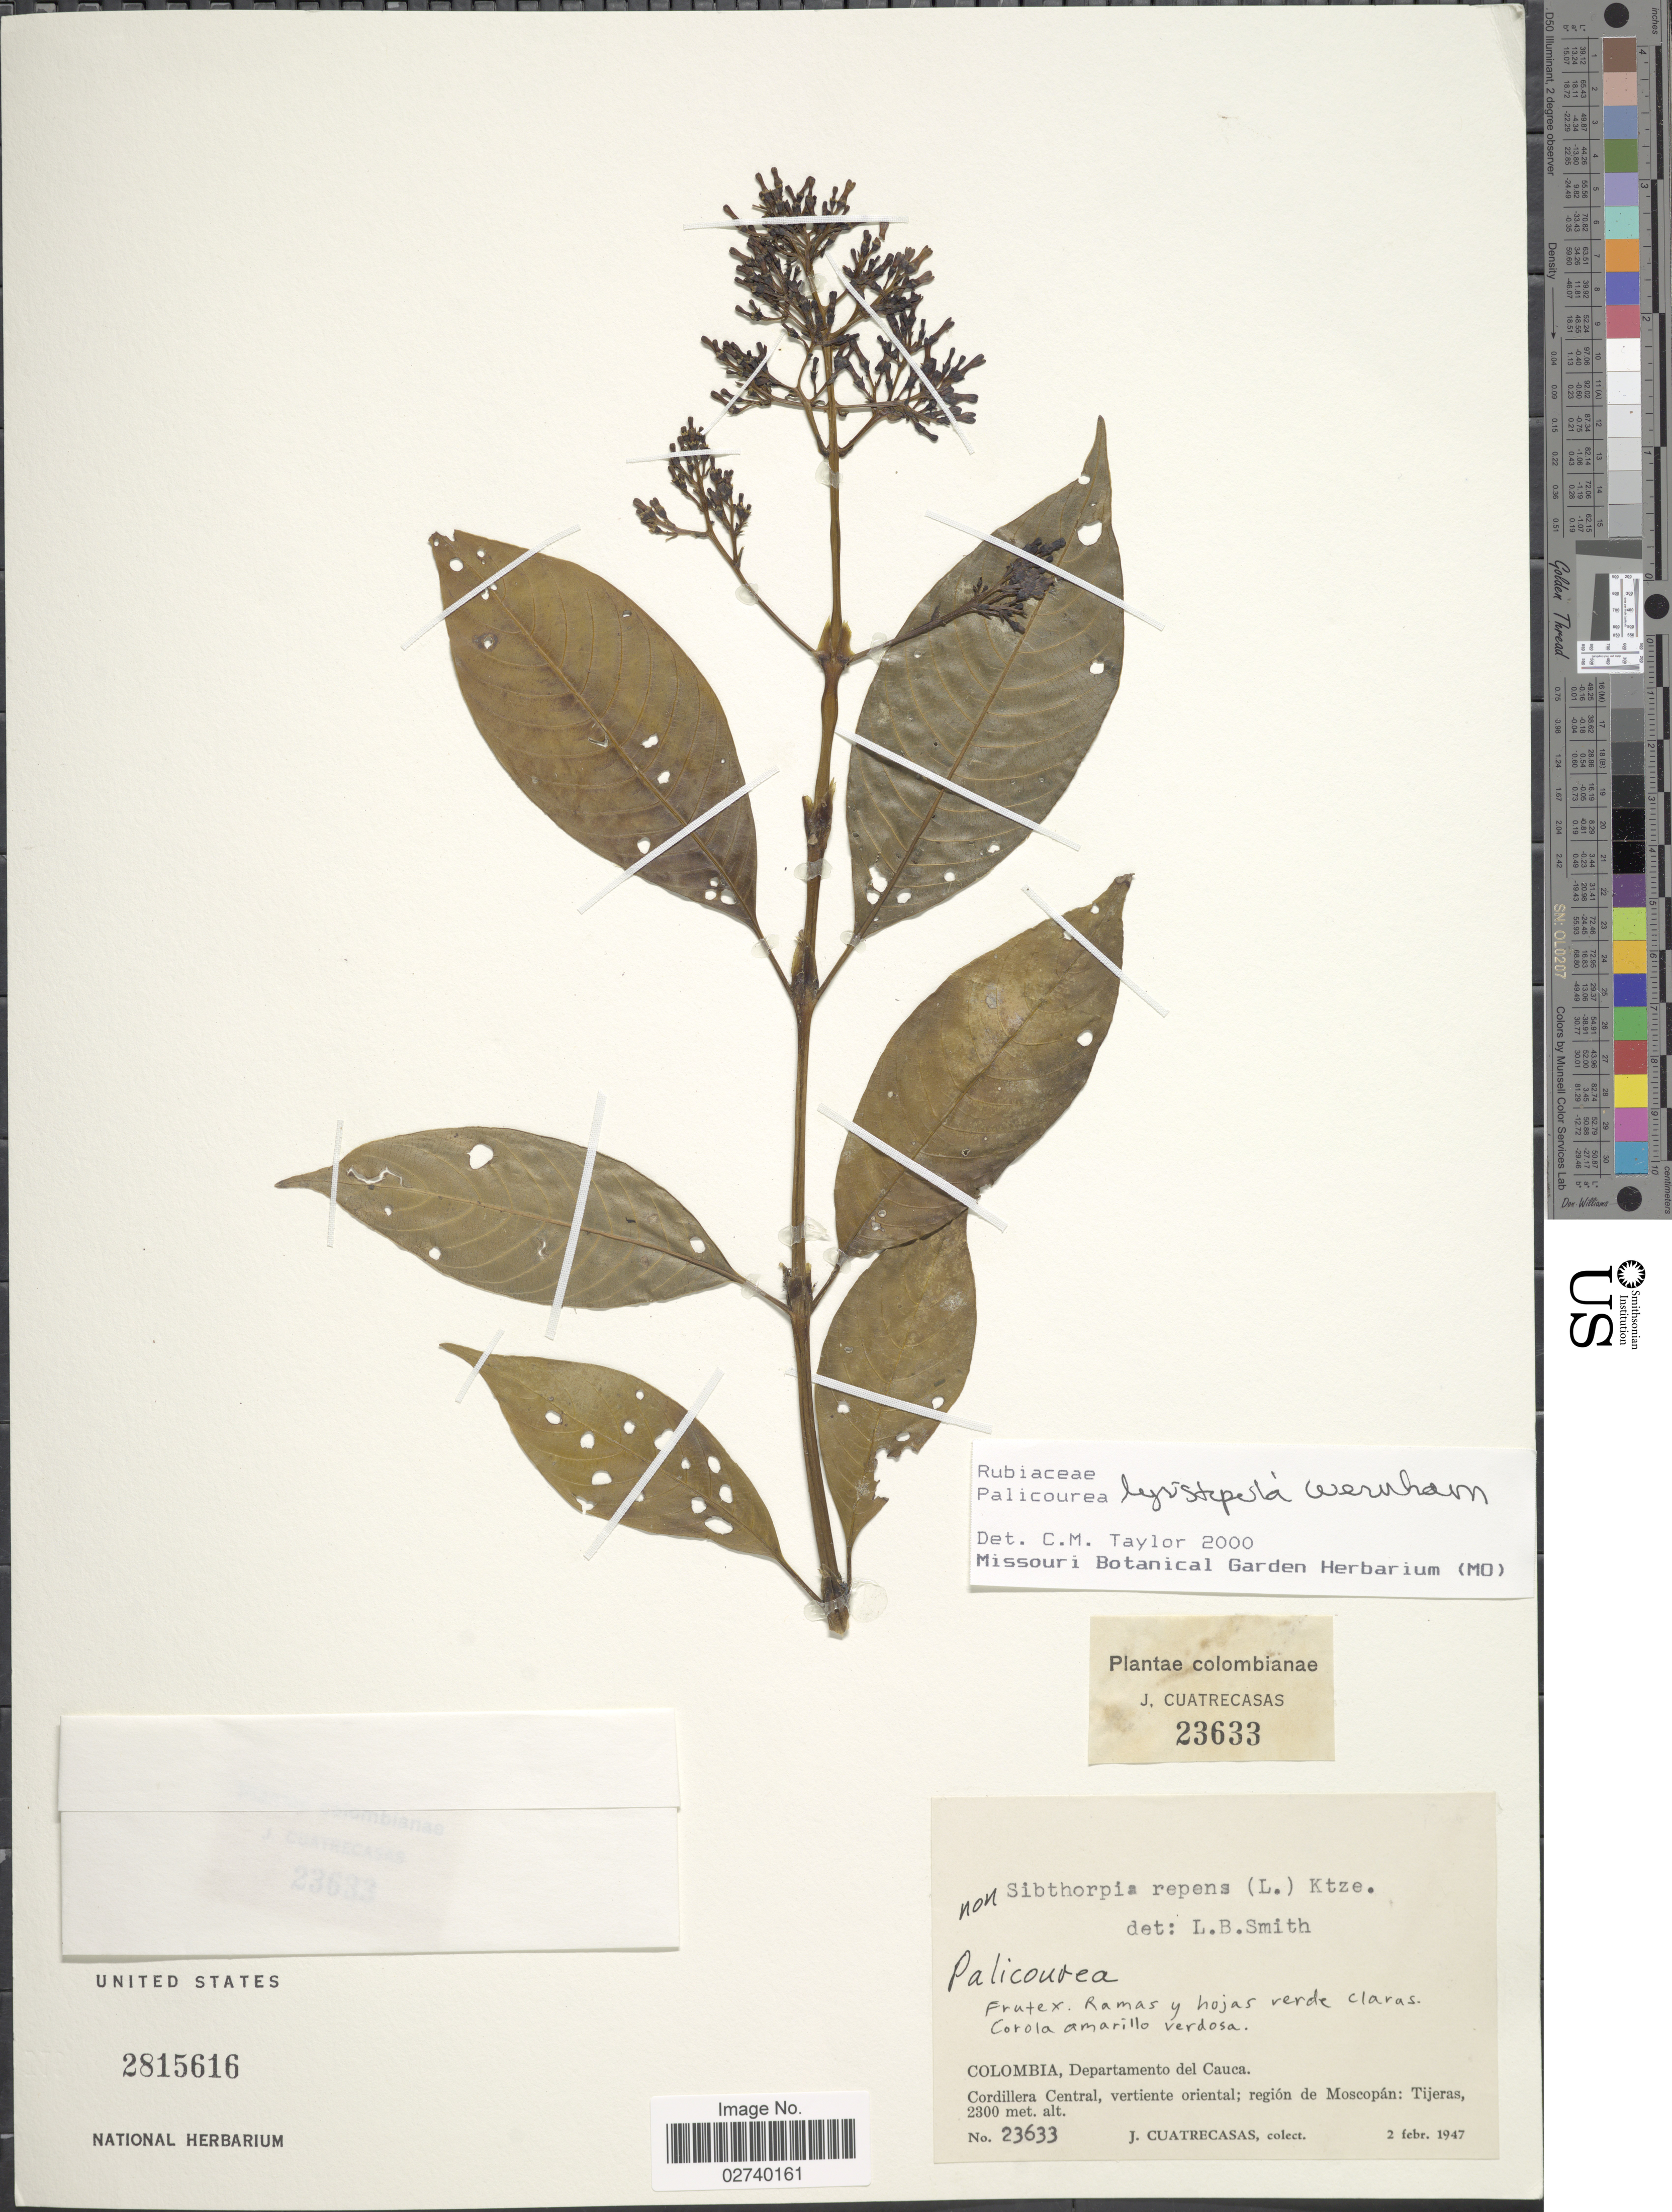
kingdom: Plantae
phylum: Tracheophyta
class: Magnoliopsida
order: Gentianales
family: Rubiaceae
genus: Palicourea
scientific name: Palicourea lyristipula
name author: Wernham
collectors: J. Cuatrecasas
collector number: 23633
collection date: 1947-02-02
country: Colombia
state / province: Cauca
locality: Departamento del Cauca, Cordillera Central, vertiente oriental; region de Moscopan: Tijeras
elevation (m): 2300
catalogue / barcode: US 2815616